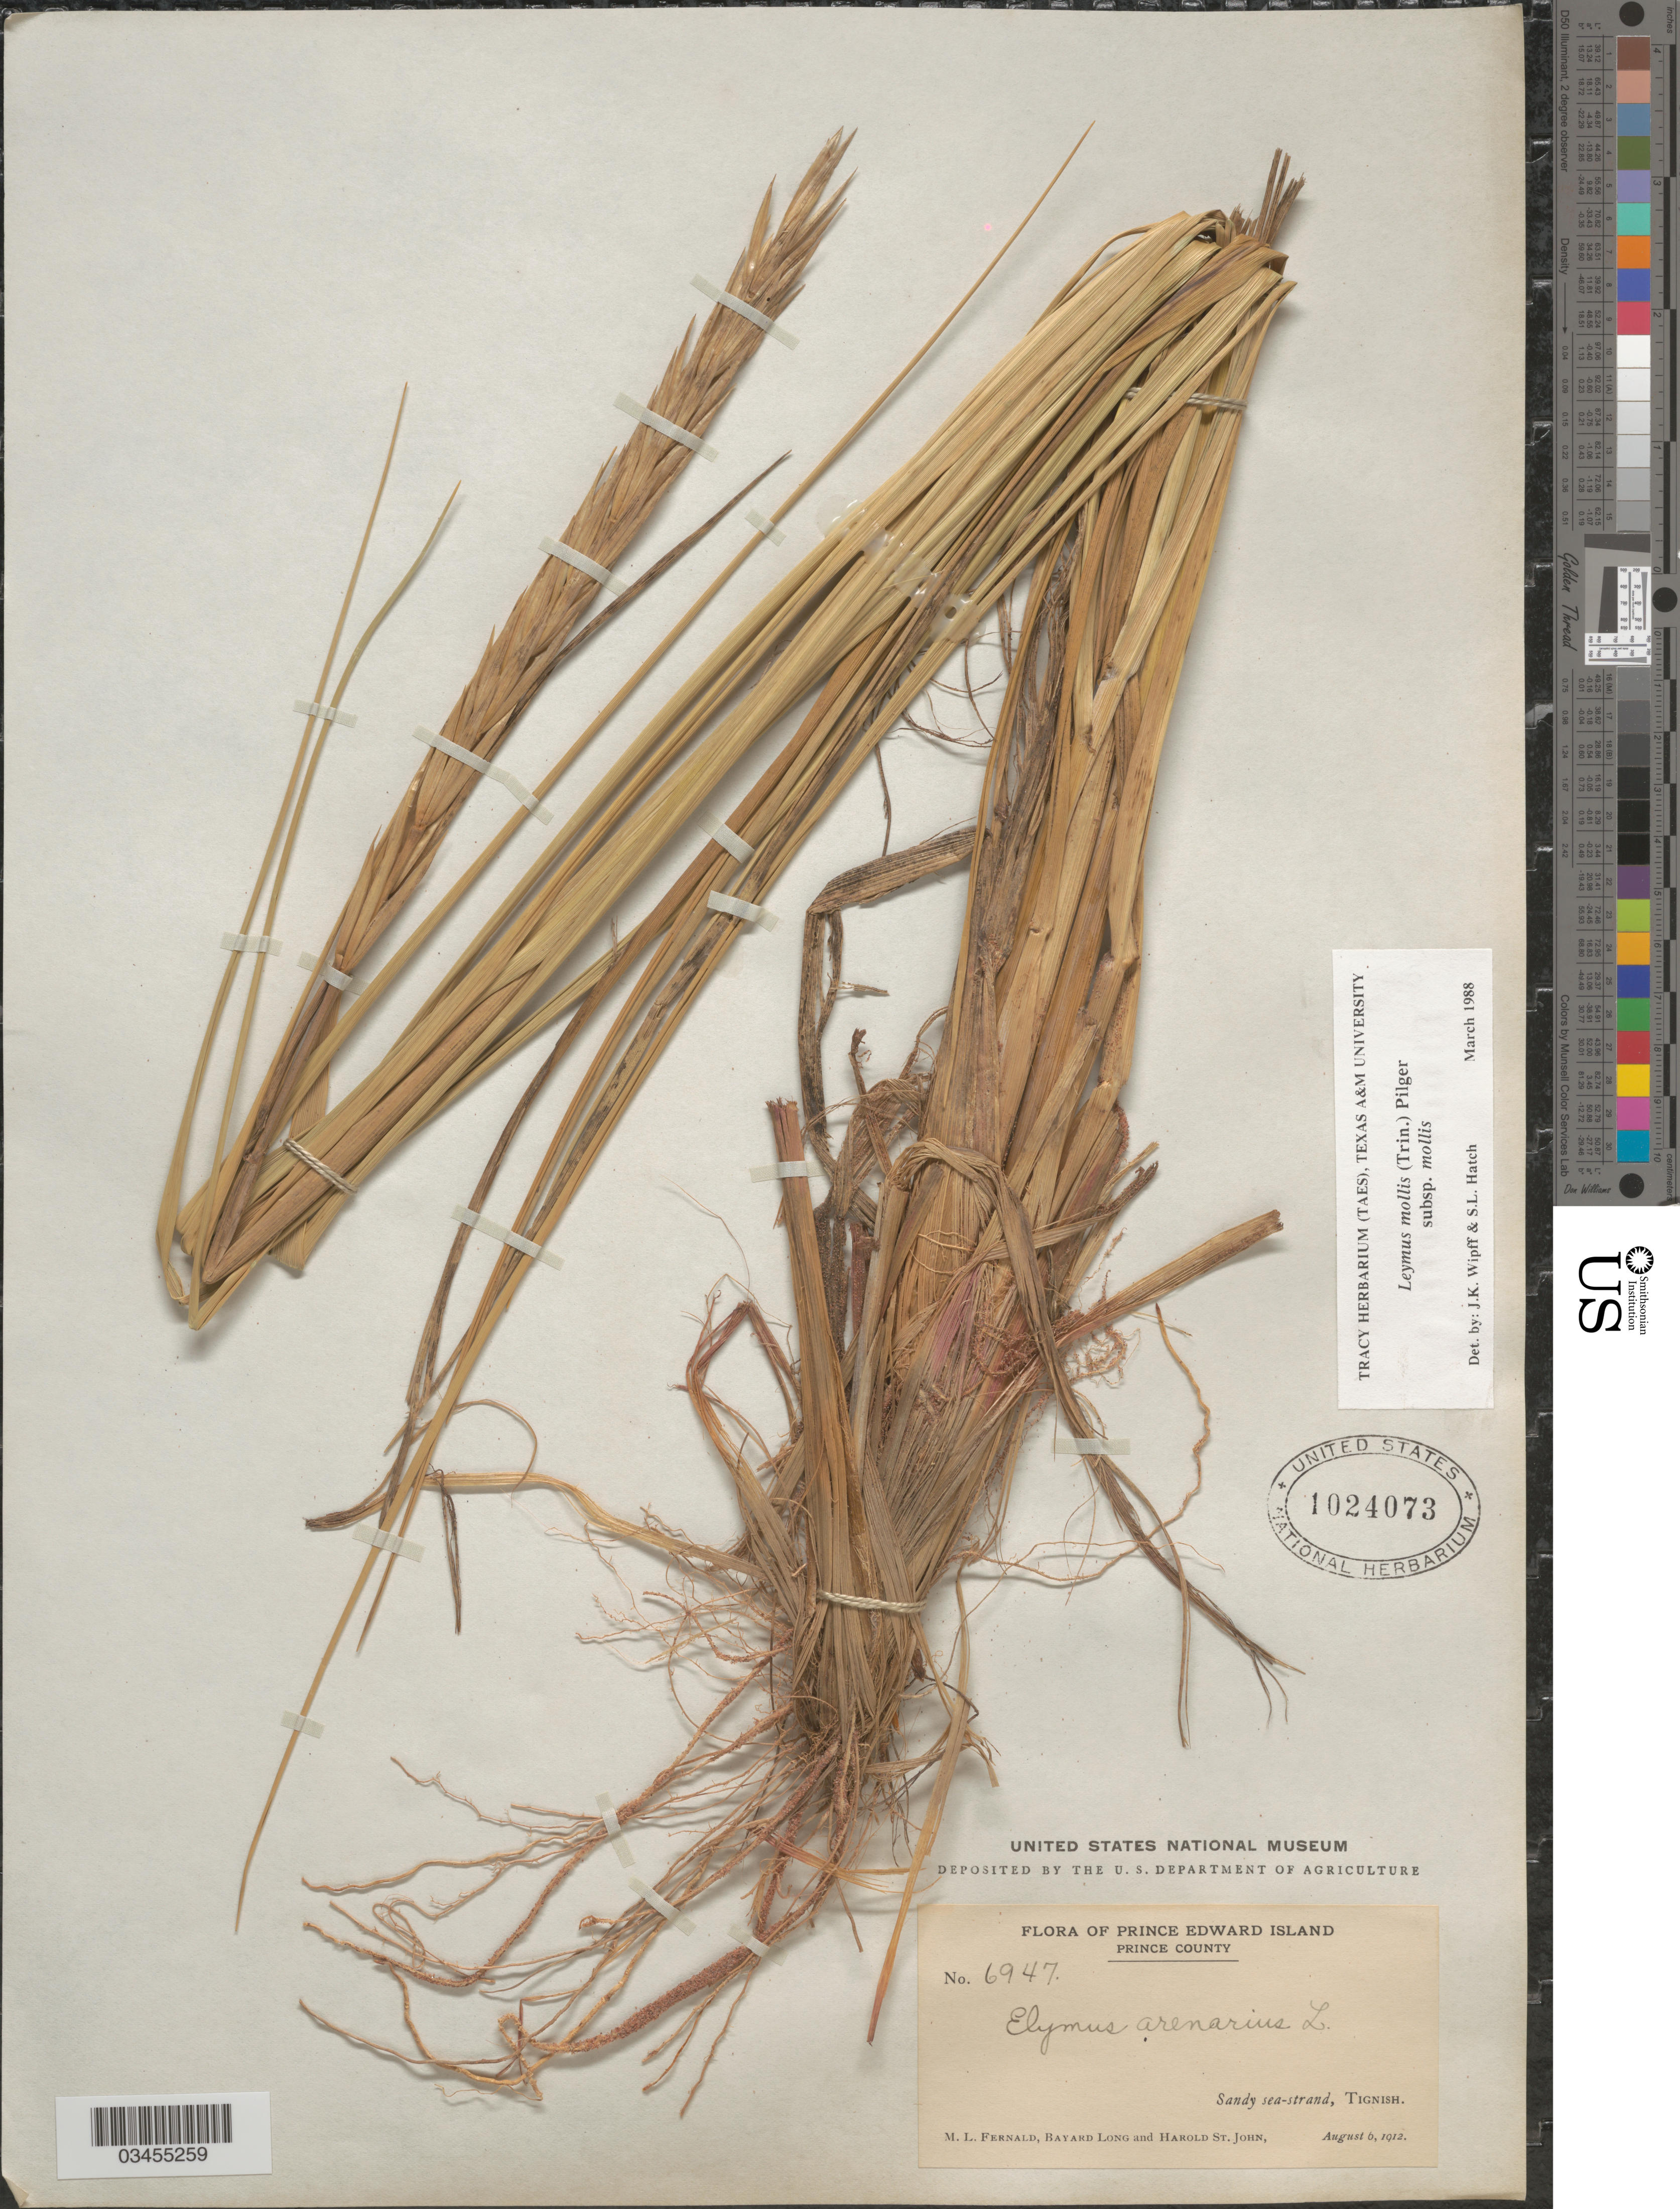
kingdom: Plantae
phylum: Tracheophyta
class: Liliopsida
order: Poales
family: Poaceae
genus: Leymus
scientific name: Leymus mollis subsp. mollis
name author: (Trin.) Pilg.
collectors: M. L. Fernald, B. Long & H. St. John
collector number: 6947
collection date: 1912-08-06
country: Canada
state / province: Prince Edward Island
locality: Prince County. Sandy sea-strand, Tignish.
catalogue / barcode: US 1024073